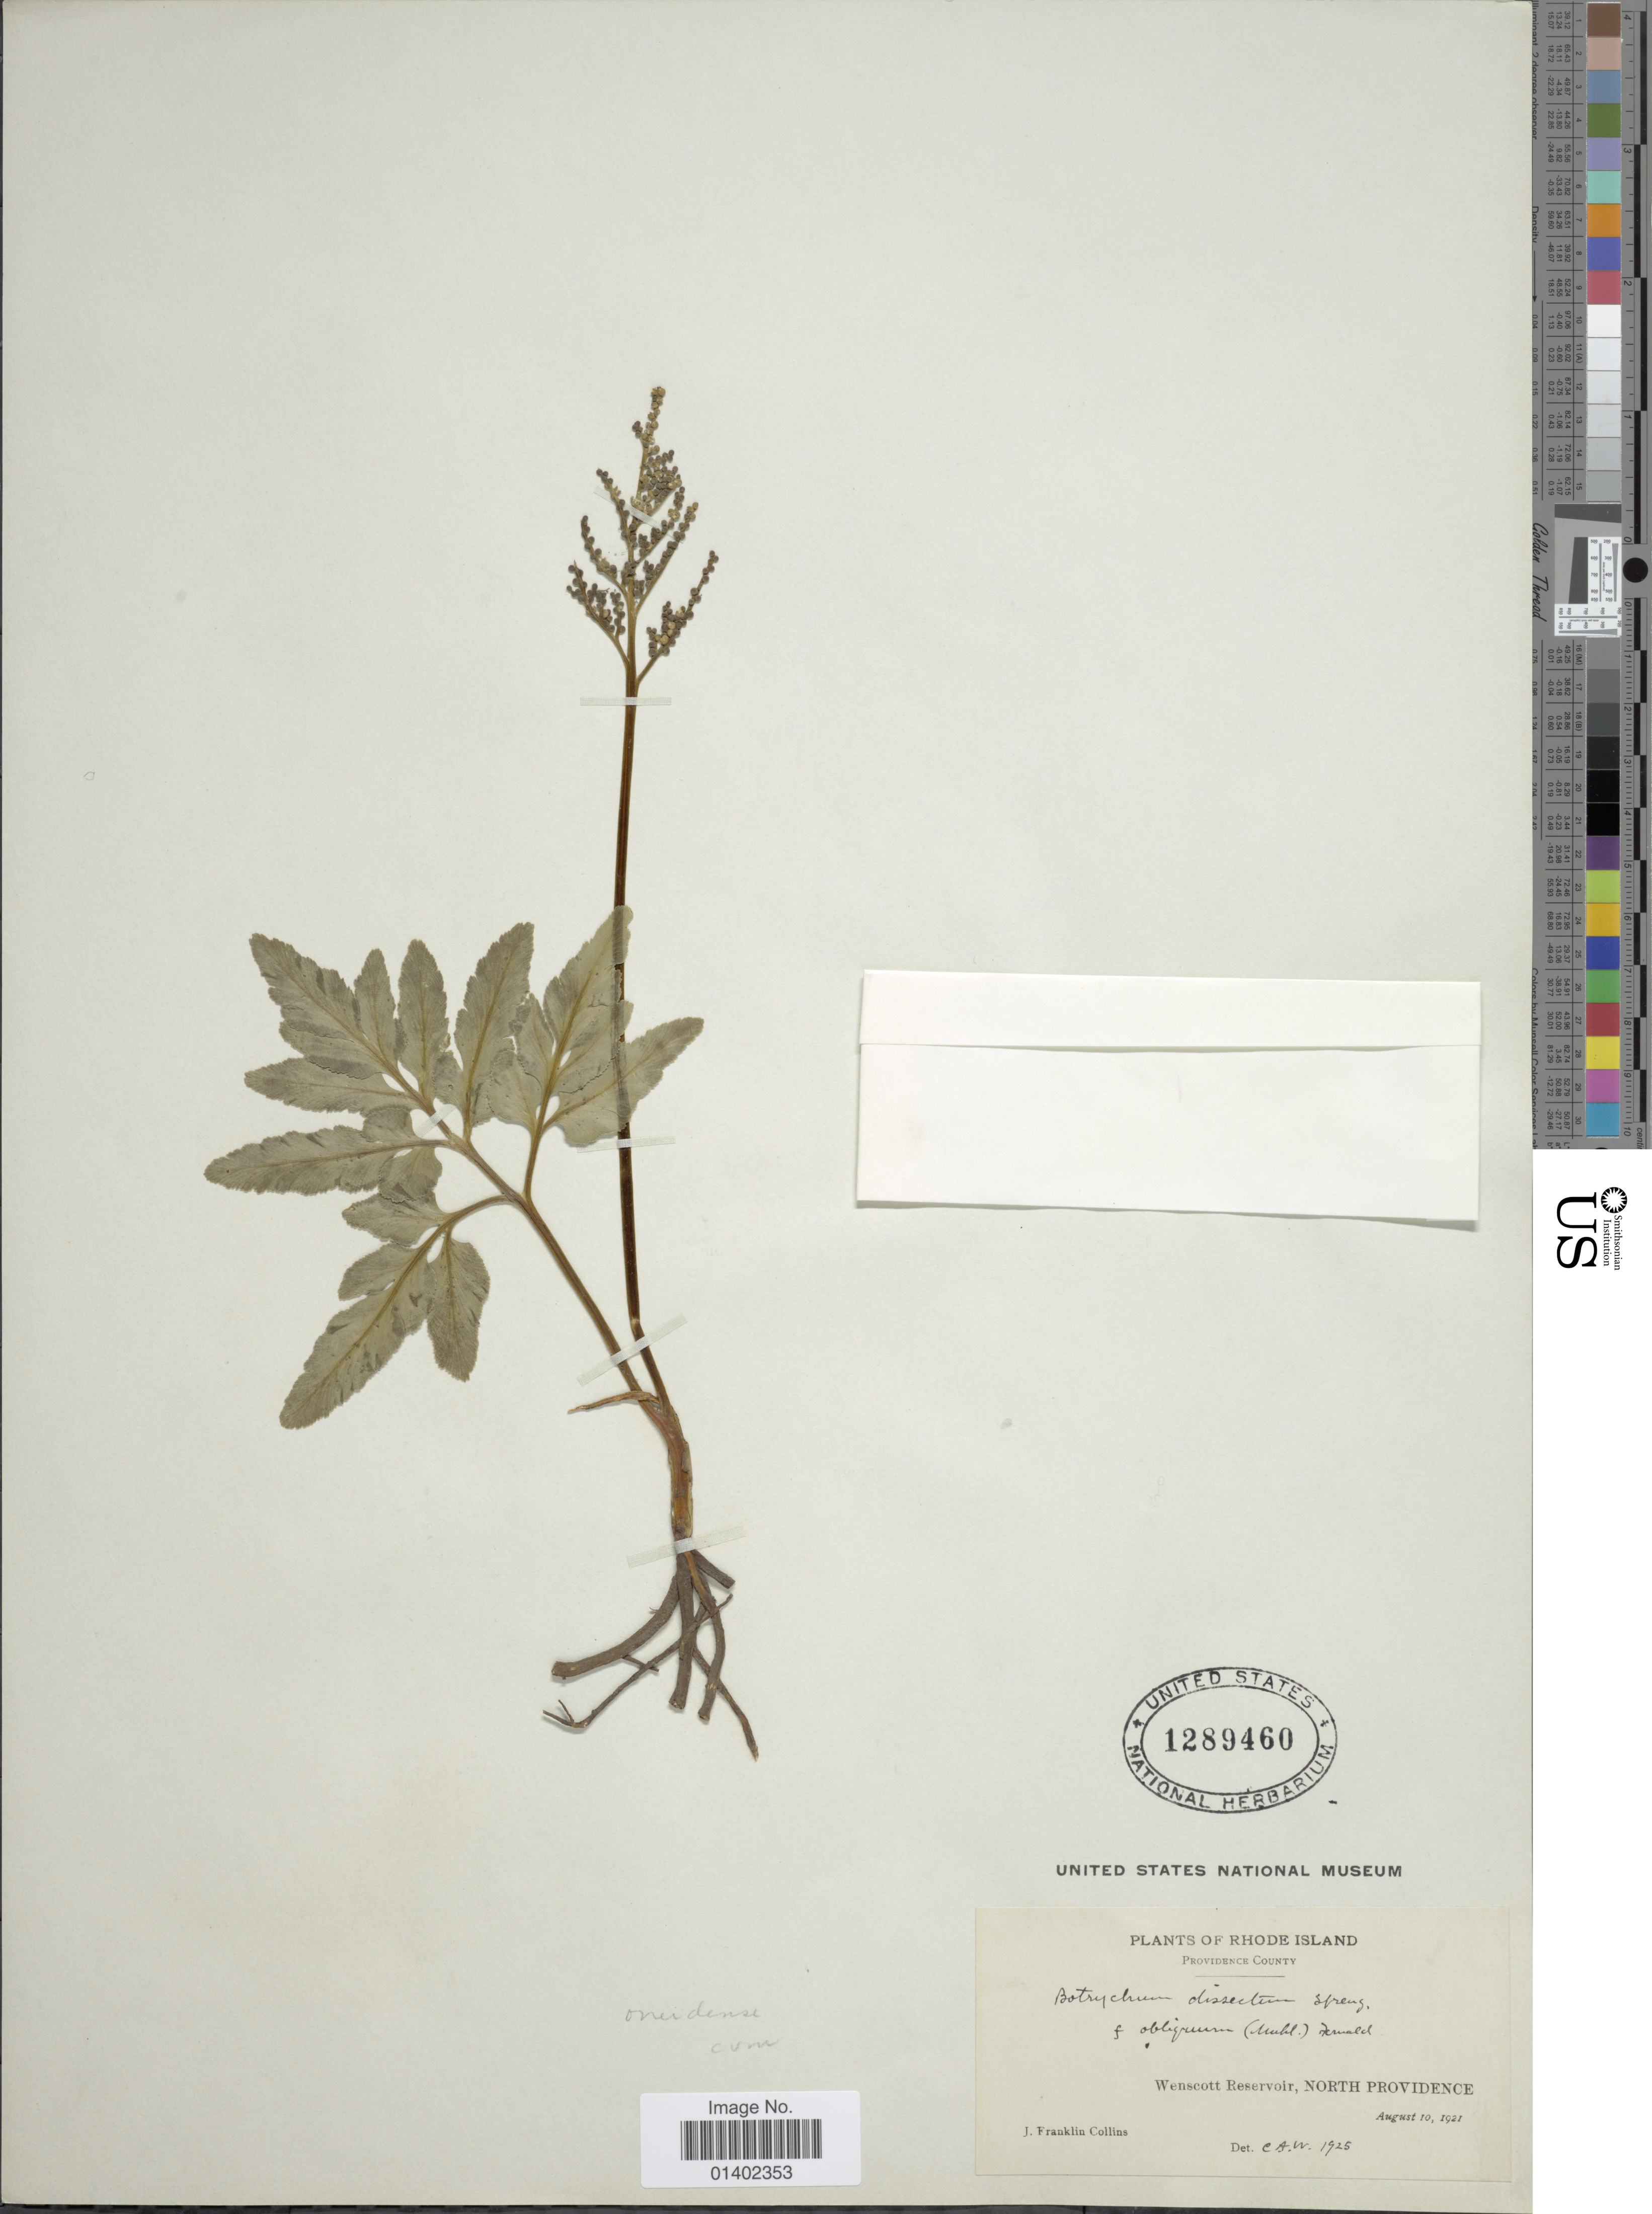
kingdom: Plantae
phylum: Tracheophyta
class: Polypodiopsida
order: Ophioglossales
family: Ophioglossaceae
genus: Botrychium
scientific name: Botrychium oneidense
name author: (Gilbert) House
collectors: J. Collins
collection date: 1921-08-10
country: United States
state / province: Rhode Island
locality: Providence County, Wenscott reservoir, North Providence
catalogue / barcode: US 1289460